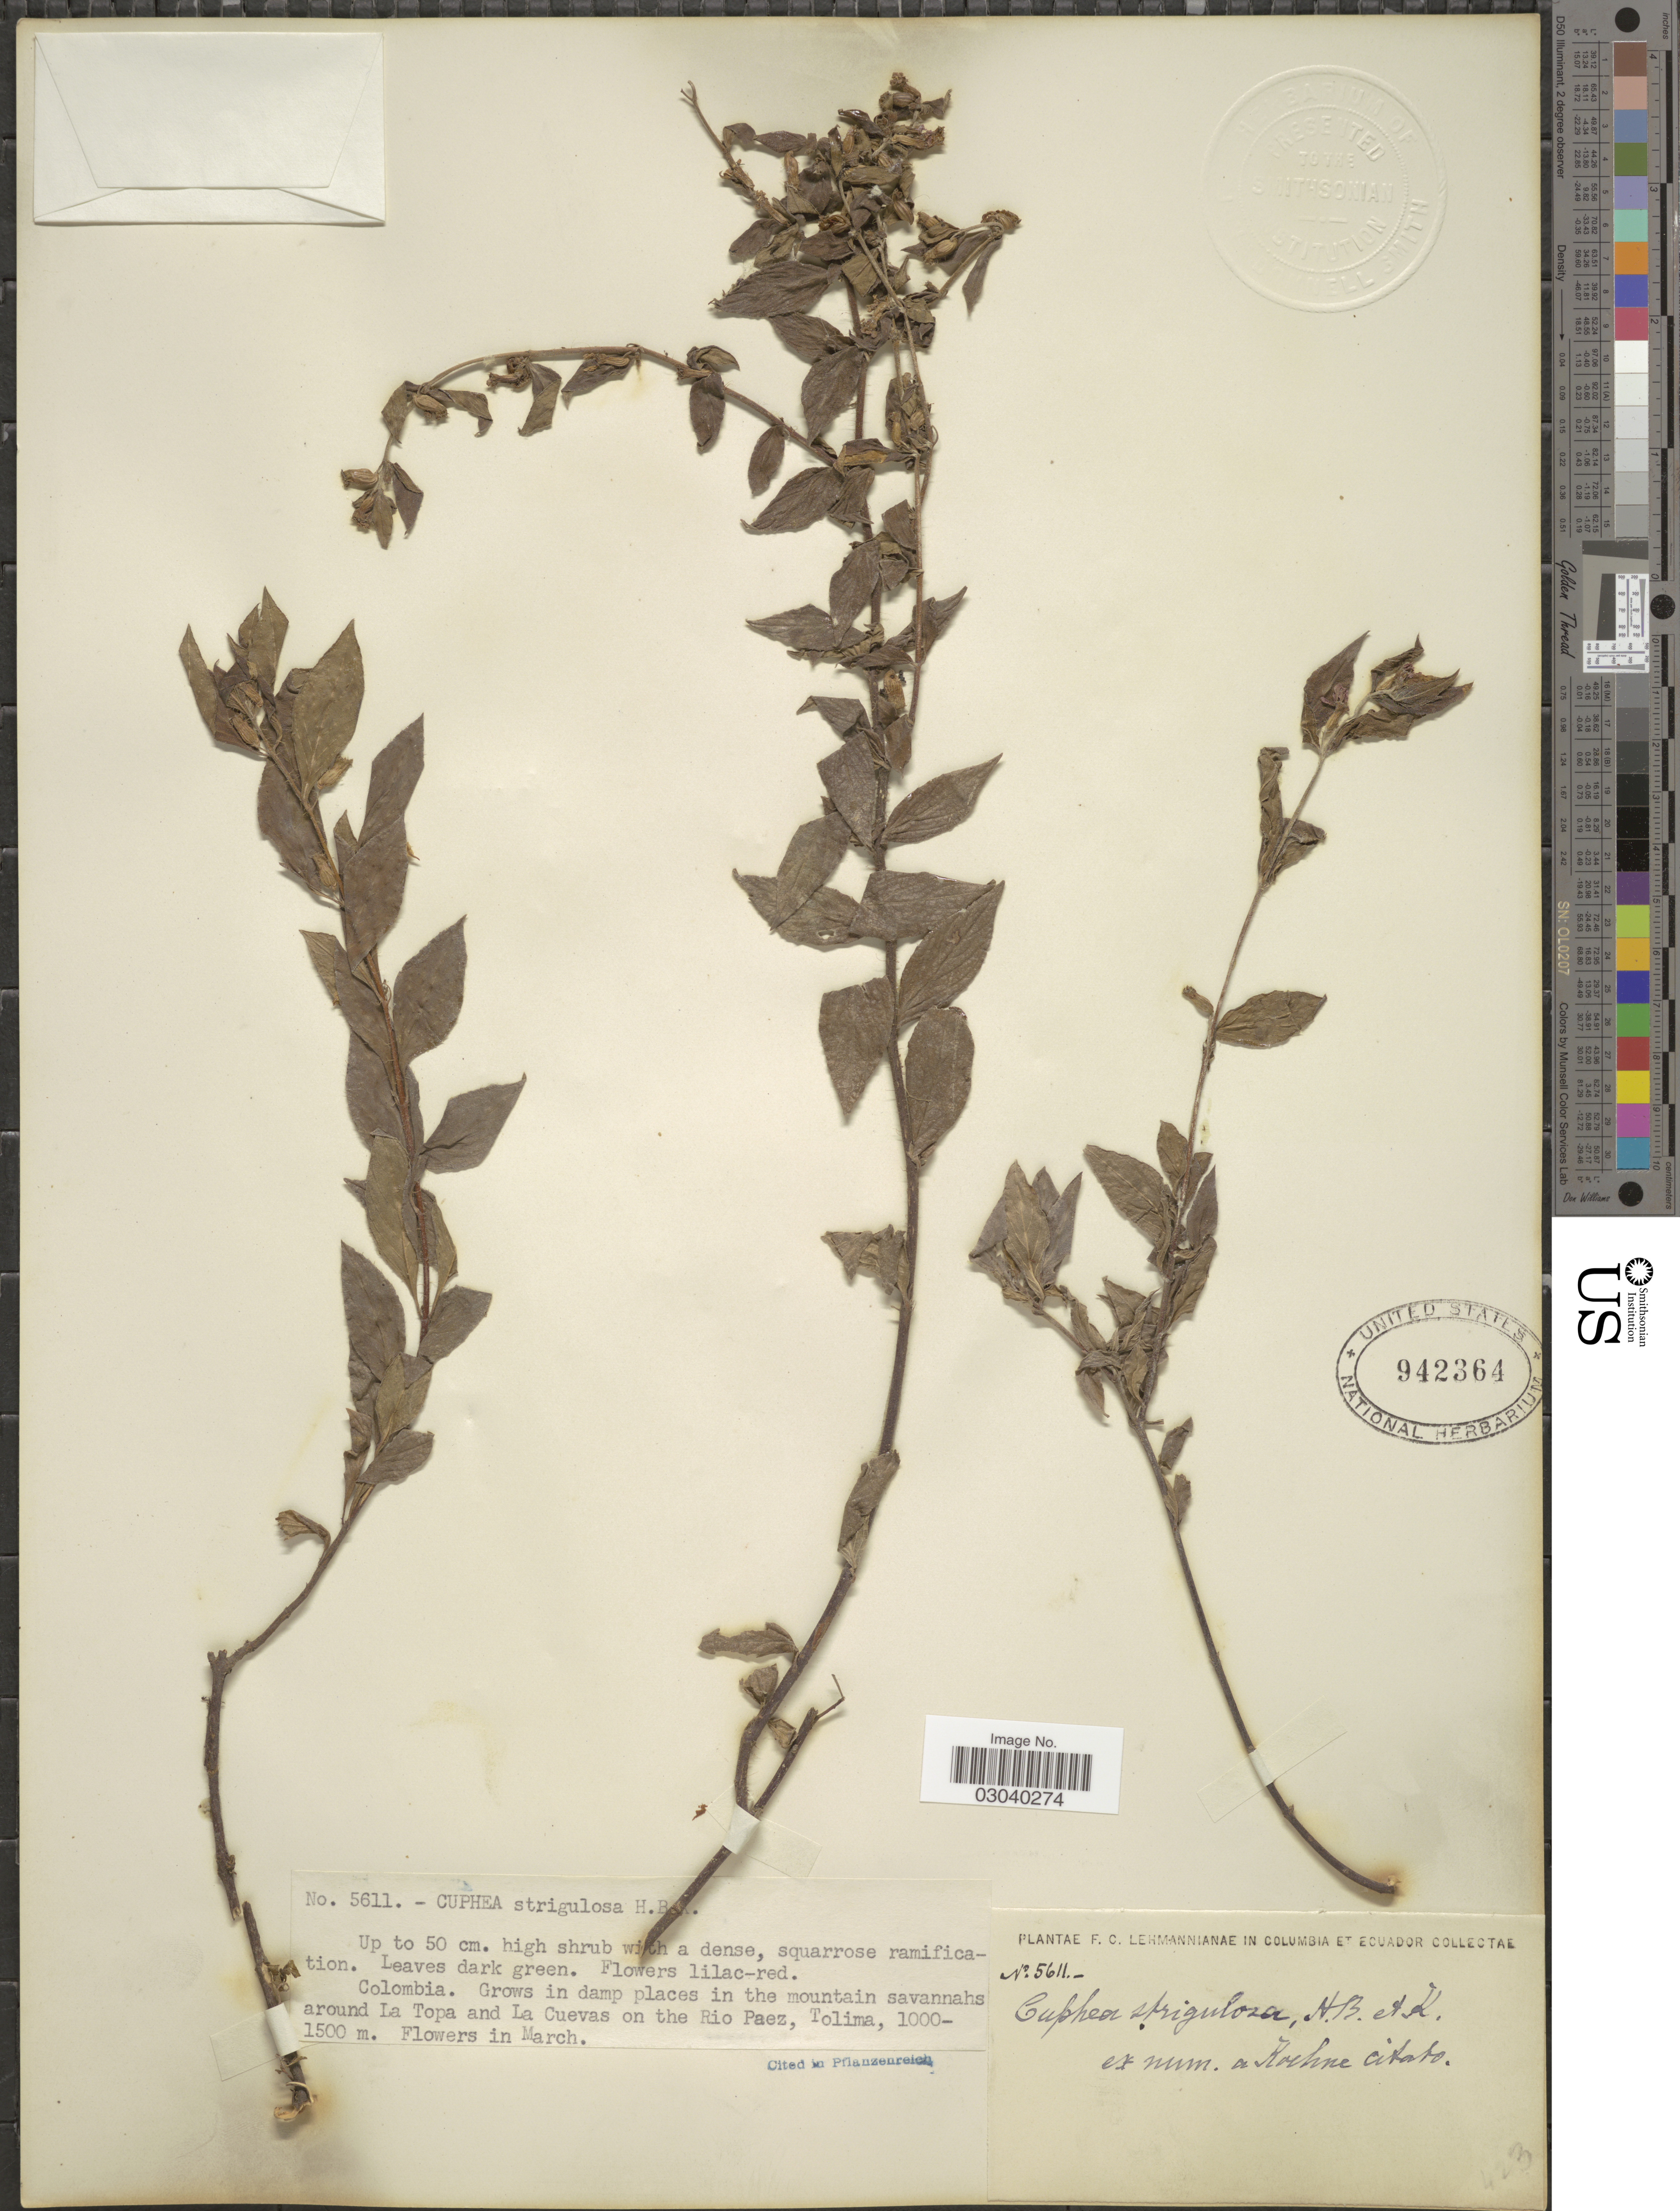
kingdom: Plantae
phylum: Tracheophyta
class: Magnoliopsida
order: Myrtales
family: Lythraceae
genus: Cuphea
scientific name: Cuphea strigulosa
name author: Kunth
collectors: F. C. Lehmann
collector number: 5611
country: Colombia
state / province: Tolima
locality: Grows in damp places in the mountain savannahs around La Topa and La Cuevas on the Rio Paez.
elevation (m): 1500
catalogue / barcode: US 942364